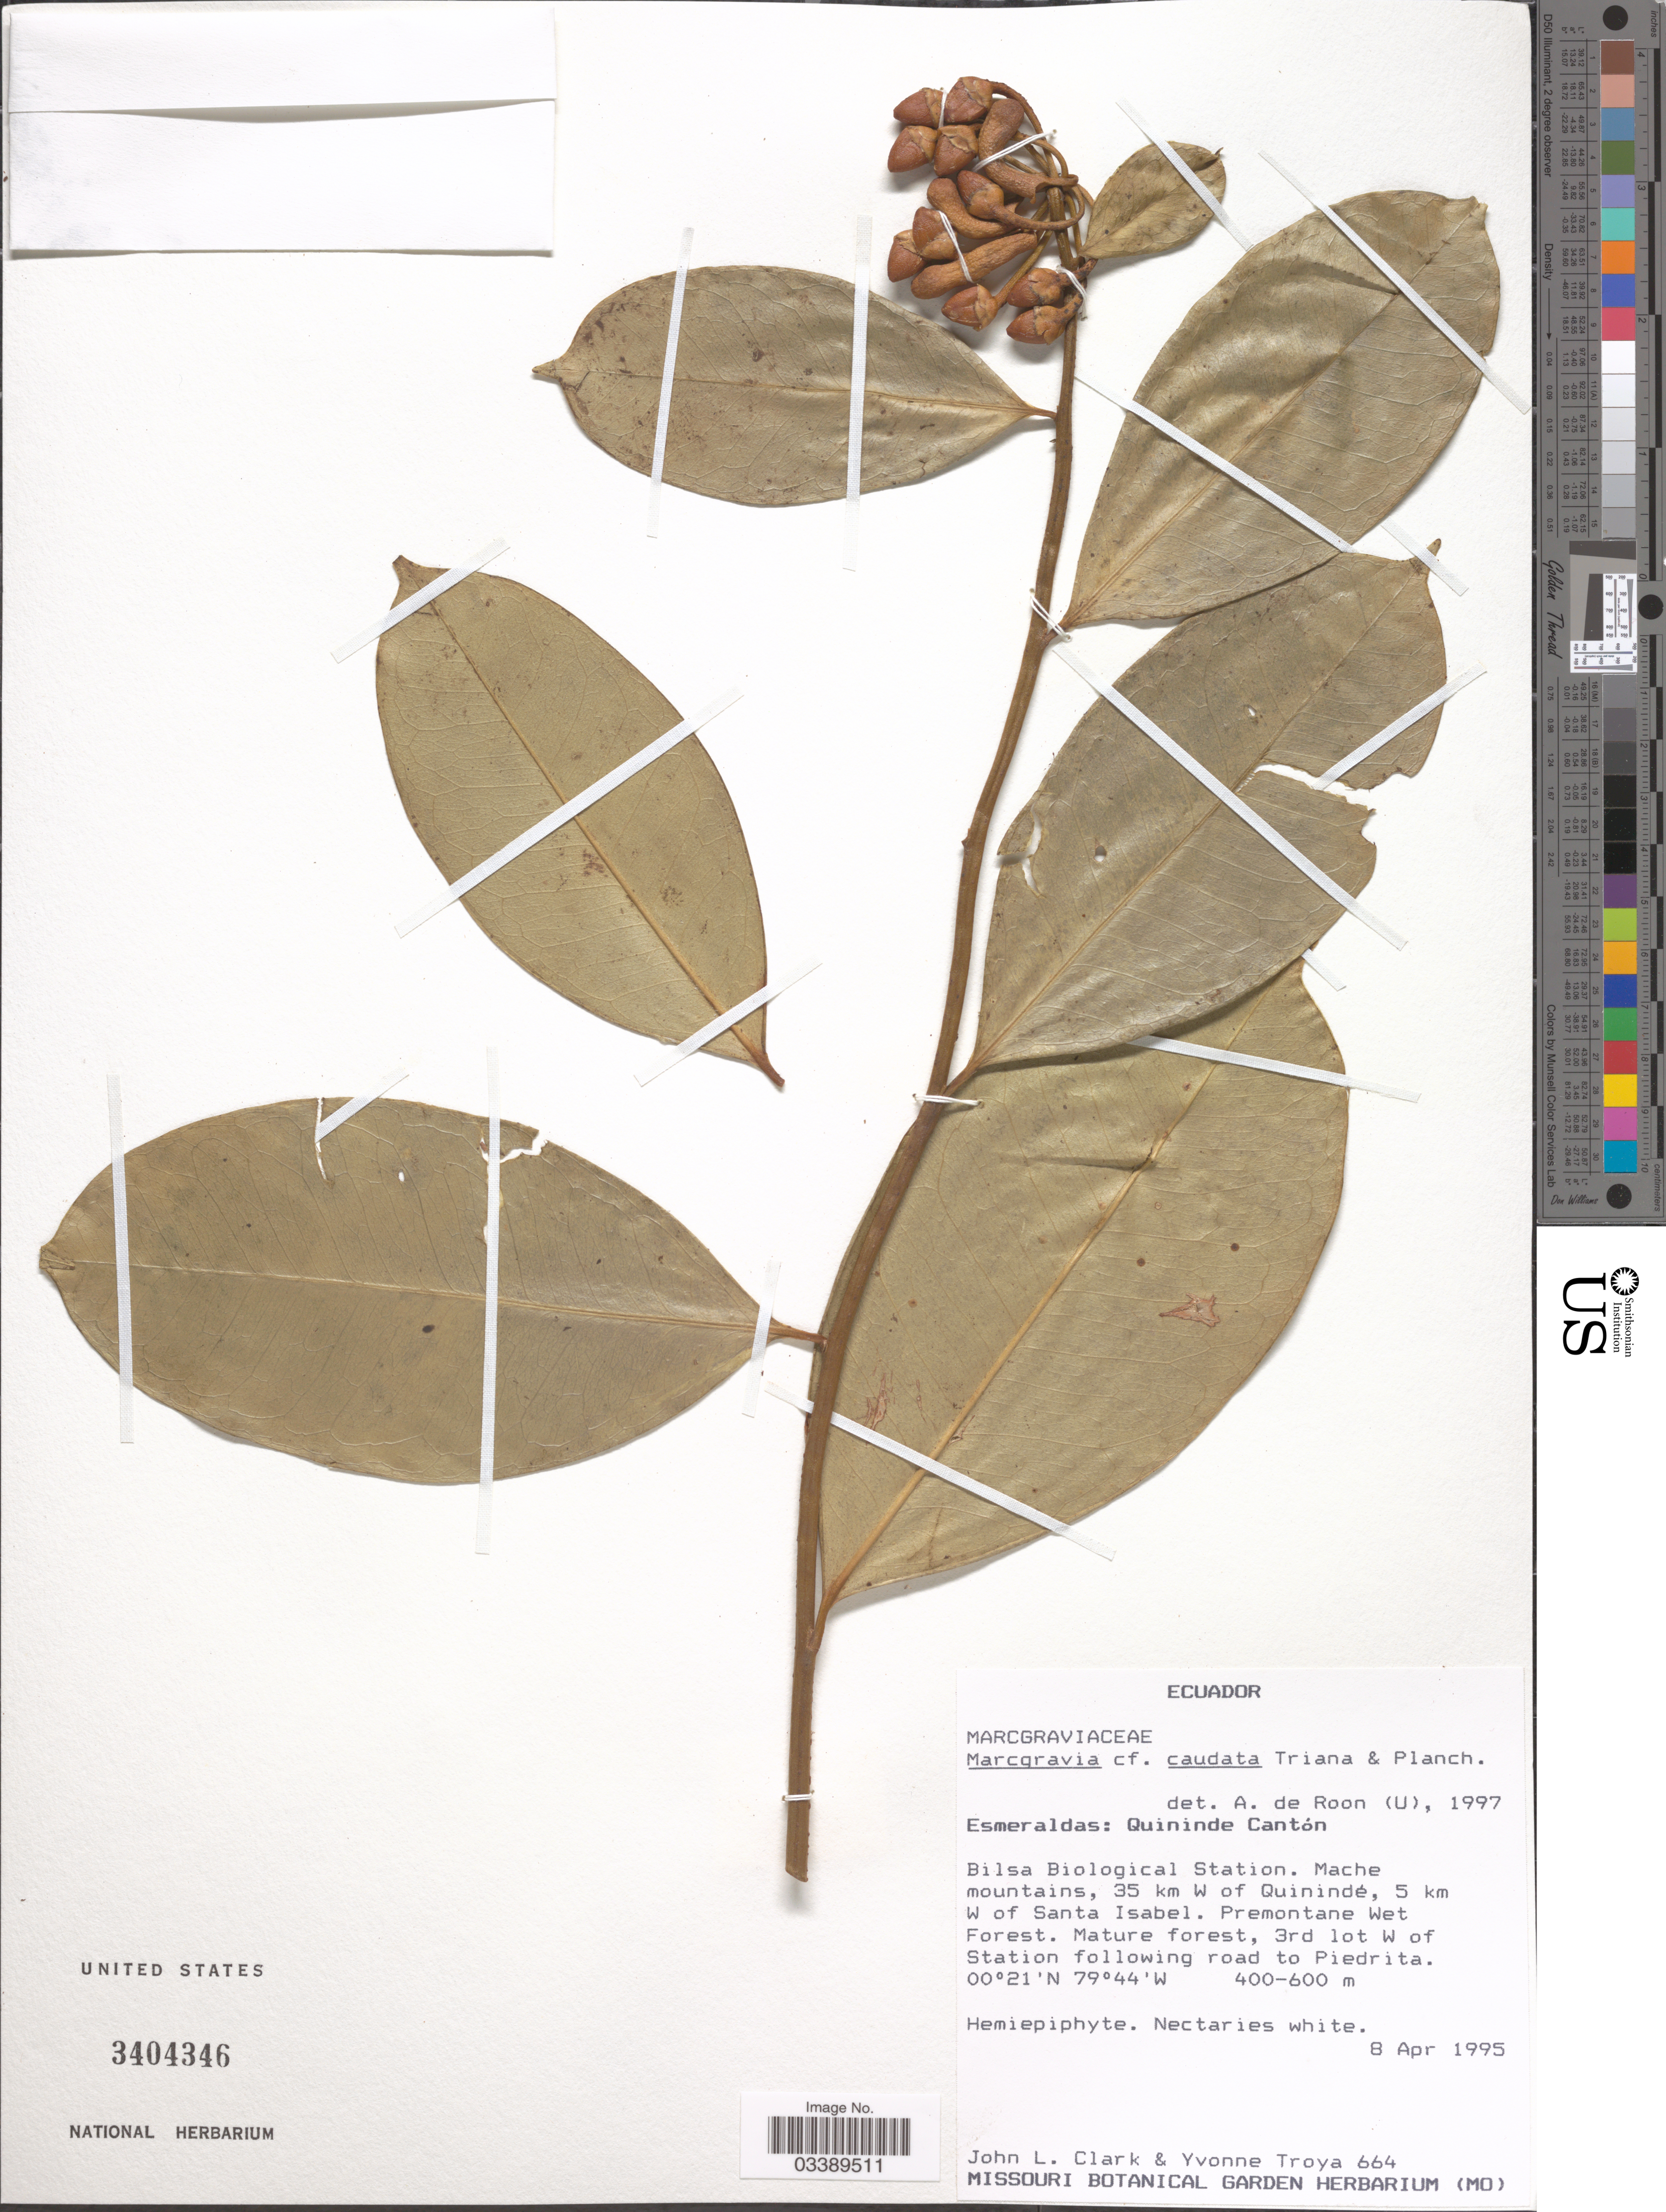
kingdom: Plantae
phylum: Tracheophyta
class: Magnoliopsida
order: Ericales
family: Marcgraviaceae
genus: Marcgravia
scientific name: Marcgravia caudata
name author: Triana & Planch.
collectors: J. L. Clark & Y. Troya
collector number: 664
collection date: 1995-04-08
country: Ecuador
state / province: Esmeraldas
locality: Quininde Cantón. Bilsa Biological Station. Mache mountains, 35 km W of Quinindé, 5 km W of Santa Isabel. Premontane Wet Forest. Mature forest, 3rd lot W of Station following road to Piedrita.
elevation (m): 400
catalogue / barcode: US 3404346